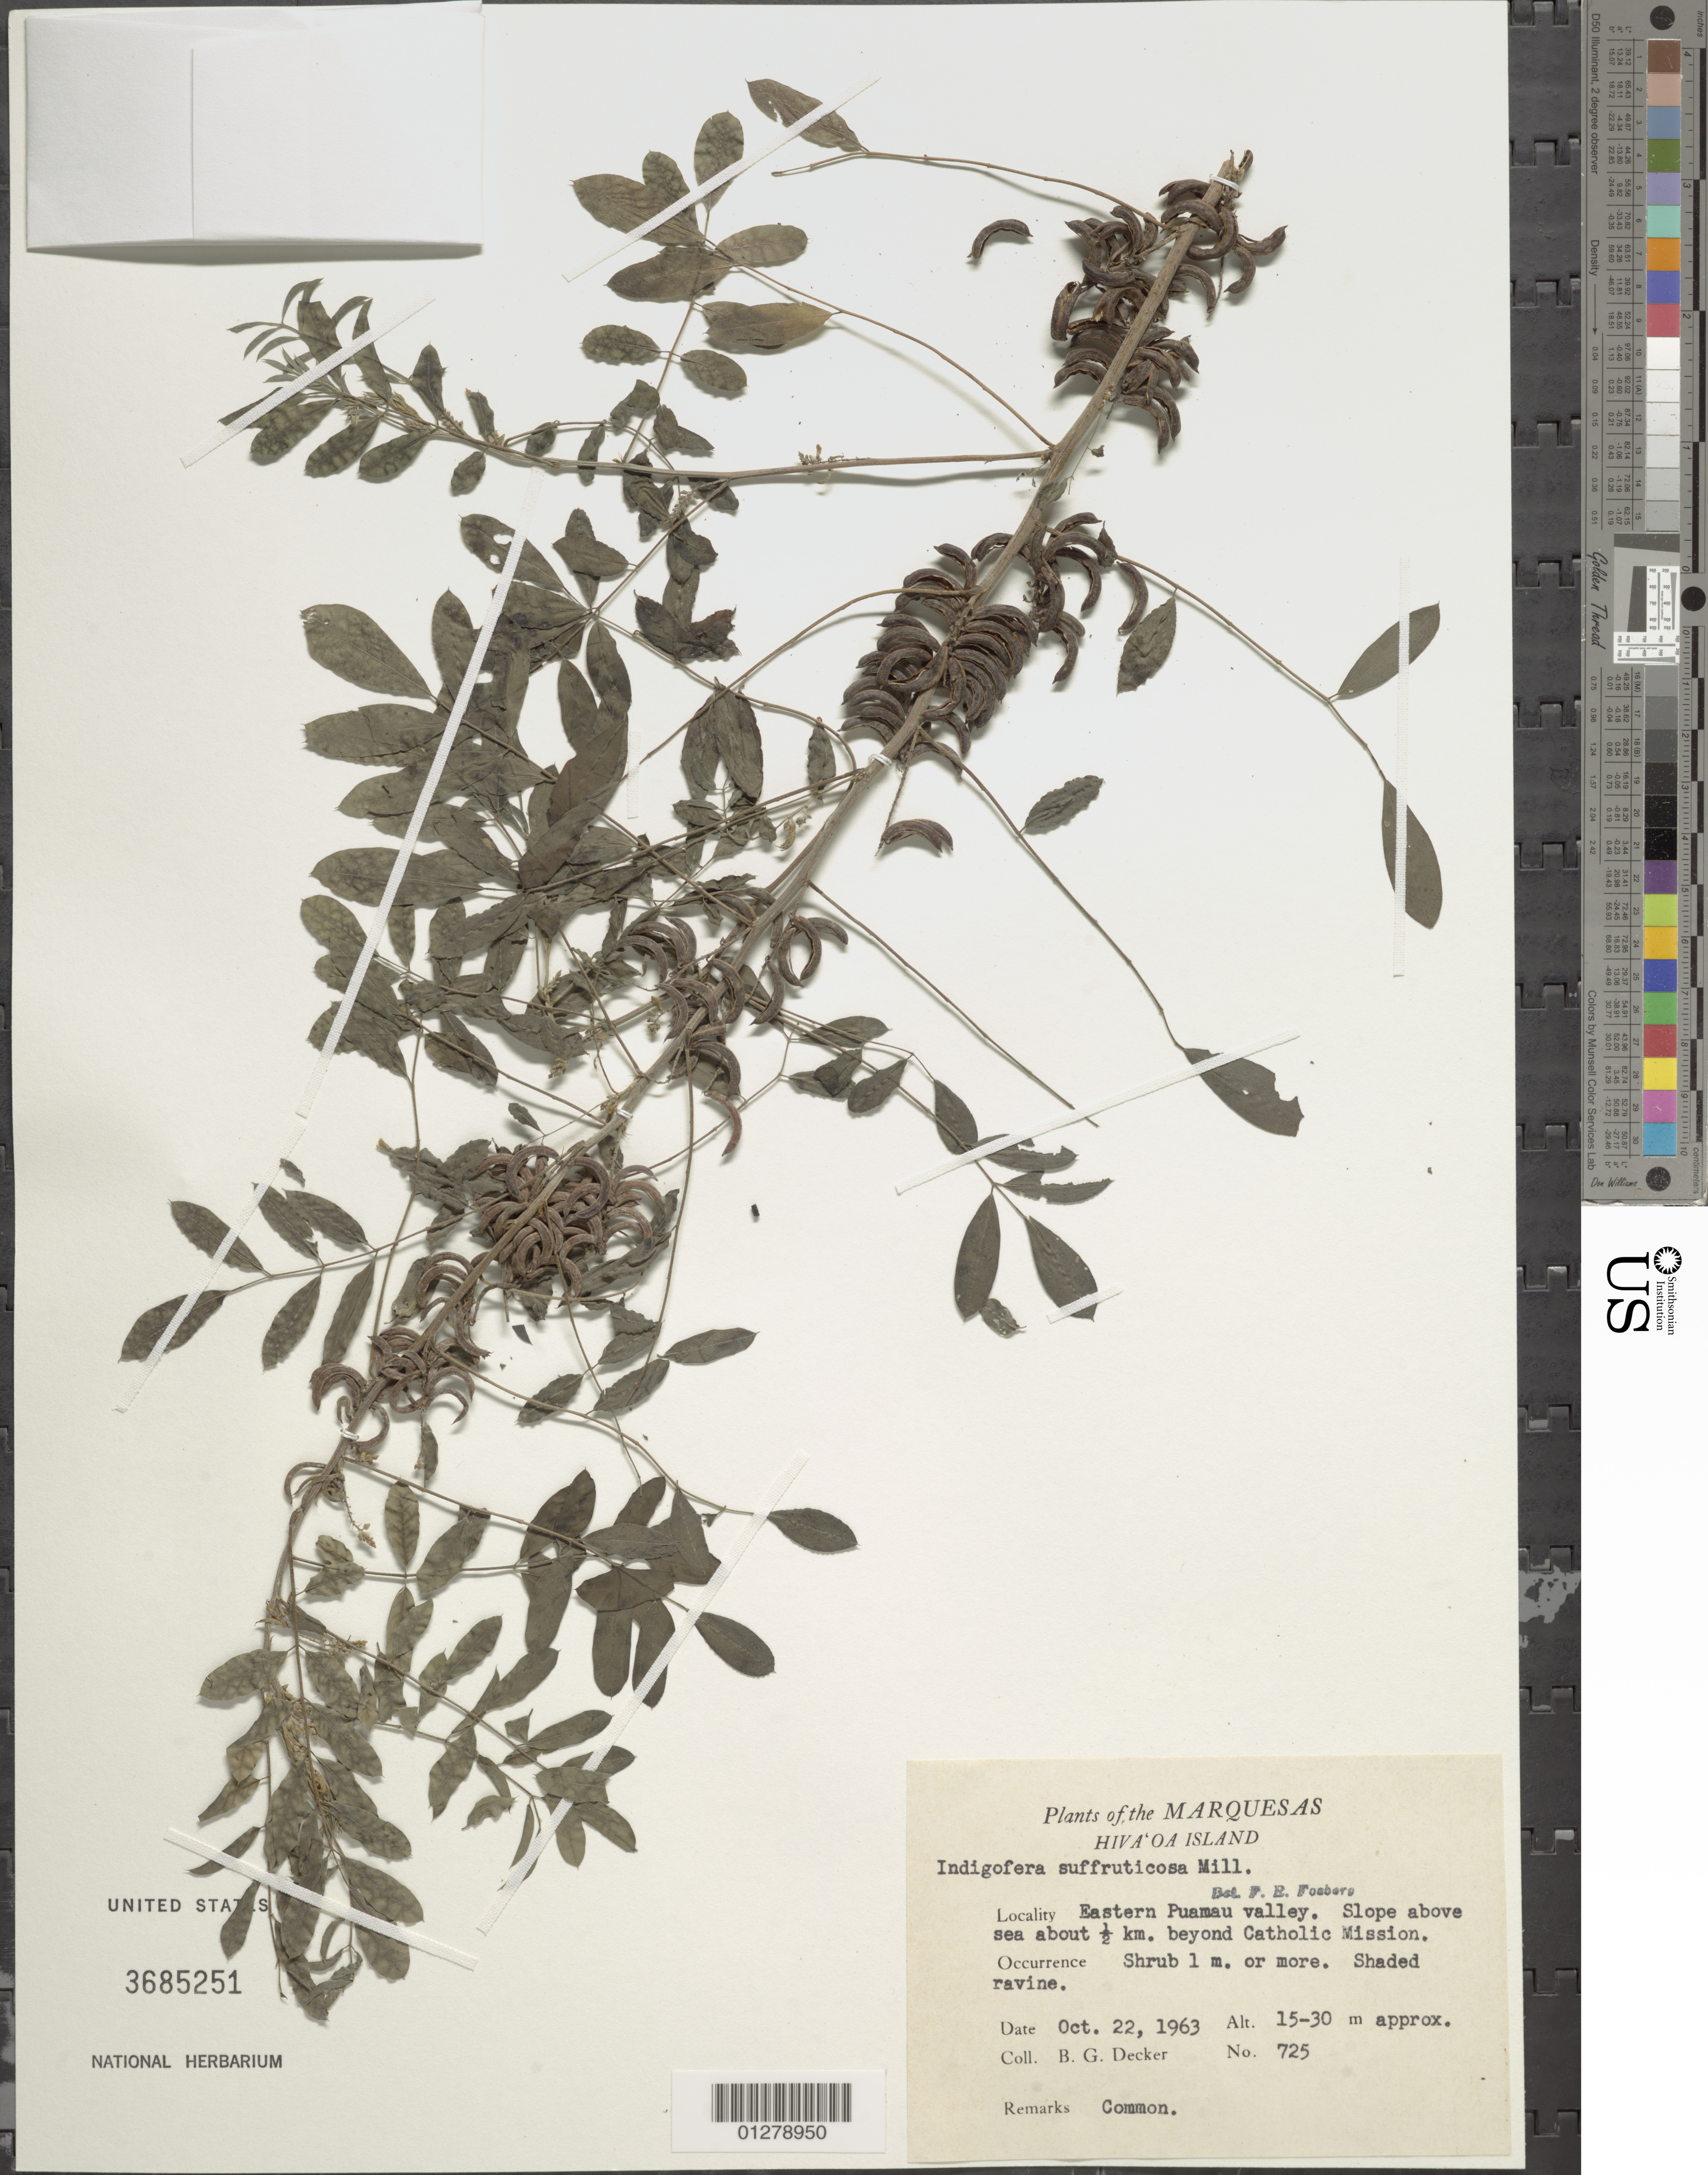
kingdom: Plantae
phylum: Tracheophyta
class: Magnoliopsida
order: Fabales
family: Fabaceae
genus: Indigofera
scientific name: Indigofera suffruticosa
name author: Mill.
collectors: B. G. Decker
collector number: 725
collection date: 1963-10-22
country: French Polynesia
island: Hiva Oa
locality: E Puamau Valley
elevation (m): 15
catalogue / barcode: US 3685251